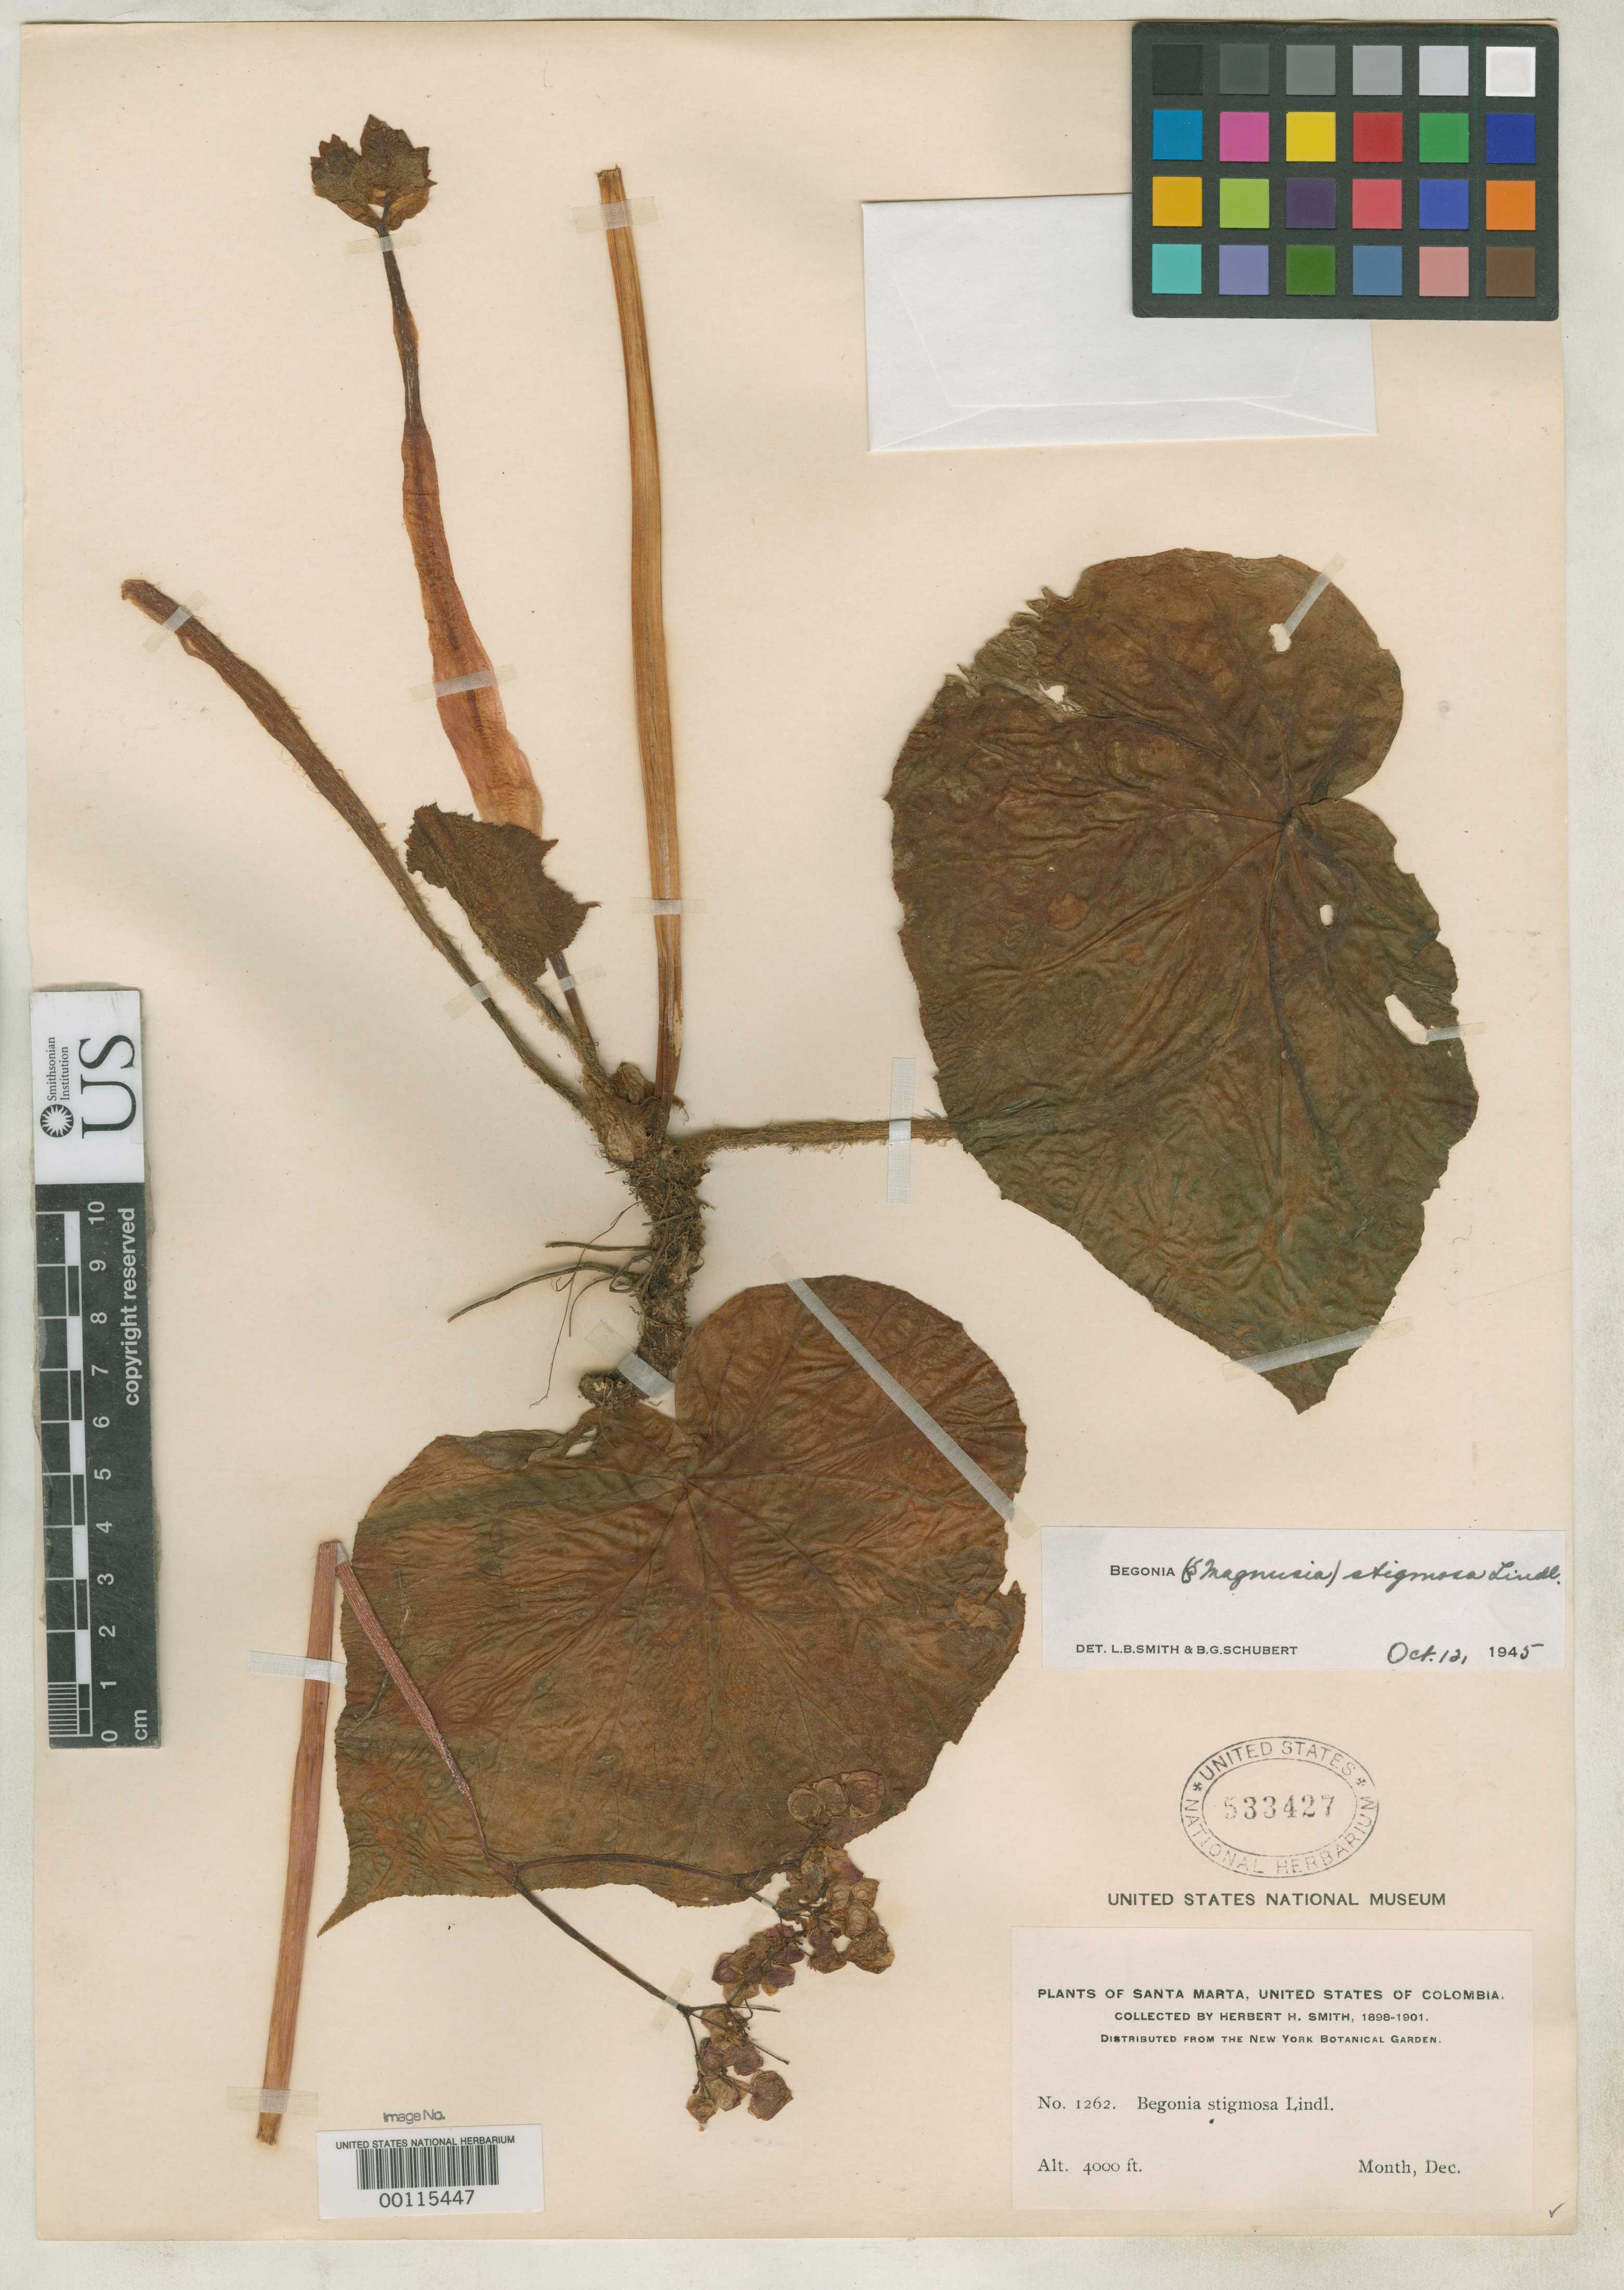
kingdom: Plantae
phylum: Tracheophyta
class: Magnoliopsida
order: Cucurbitales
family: Begoniaceae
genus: Begonia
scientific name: Begonia santae-martae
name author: Irmsch.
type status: Isolectotype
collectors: Herbert H. Smith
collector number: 1262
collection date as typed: Dec 1898 to -- --- 1901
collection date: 1898-12/1901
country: Colombia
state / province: Magdalena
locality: Santa Marta.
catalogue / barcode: US 533427